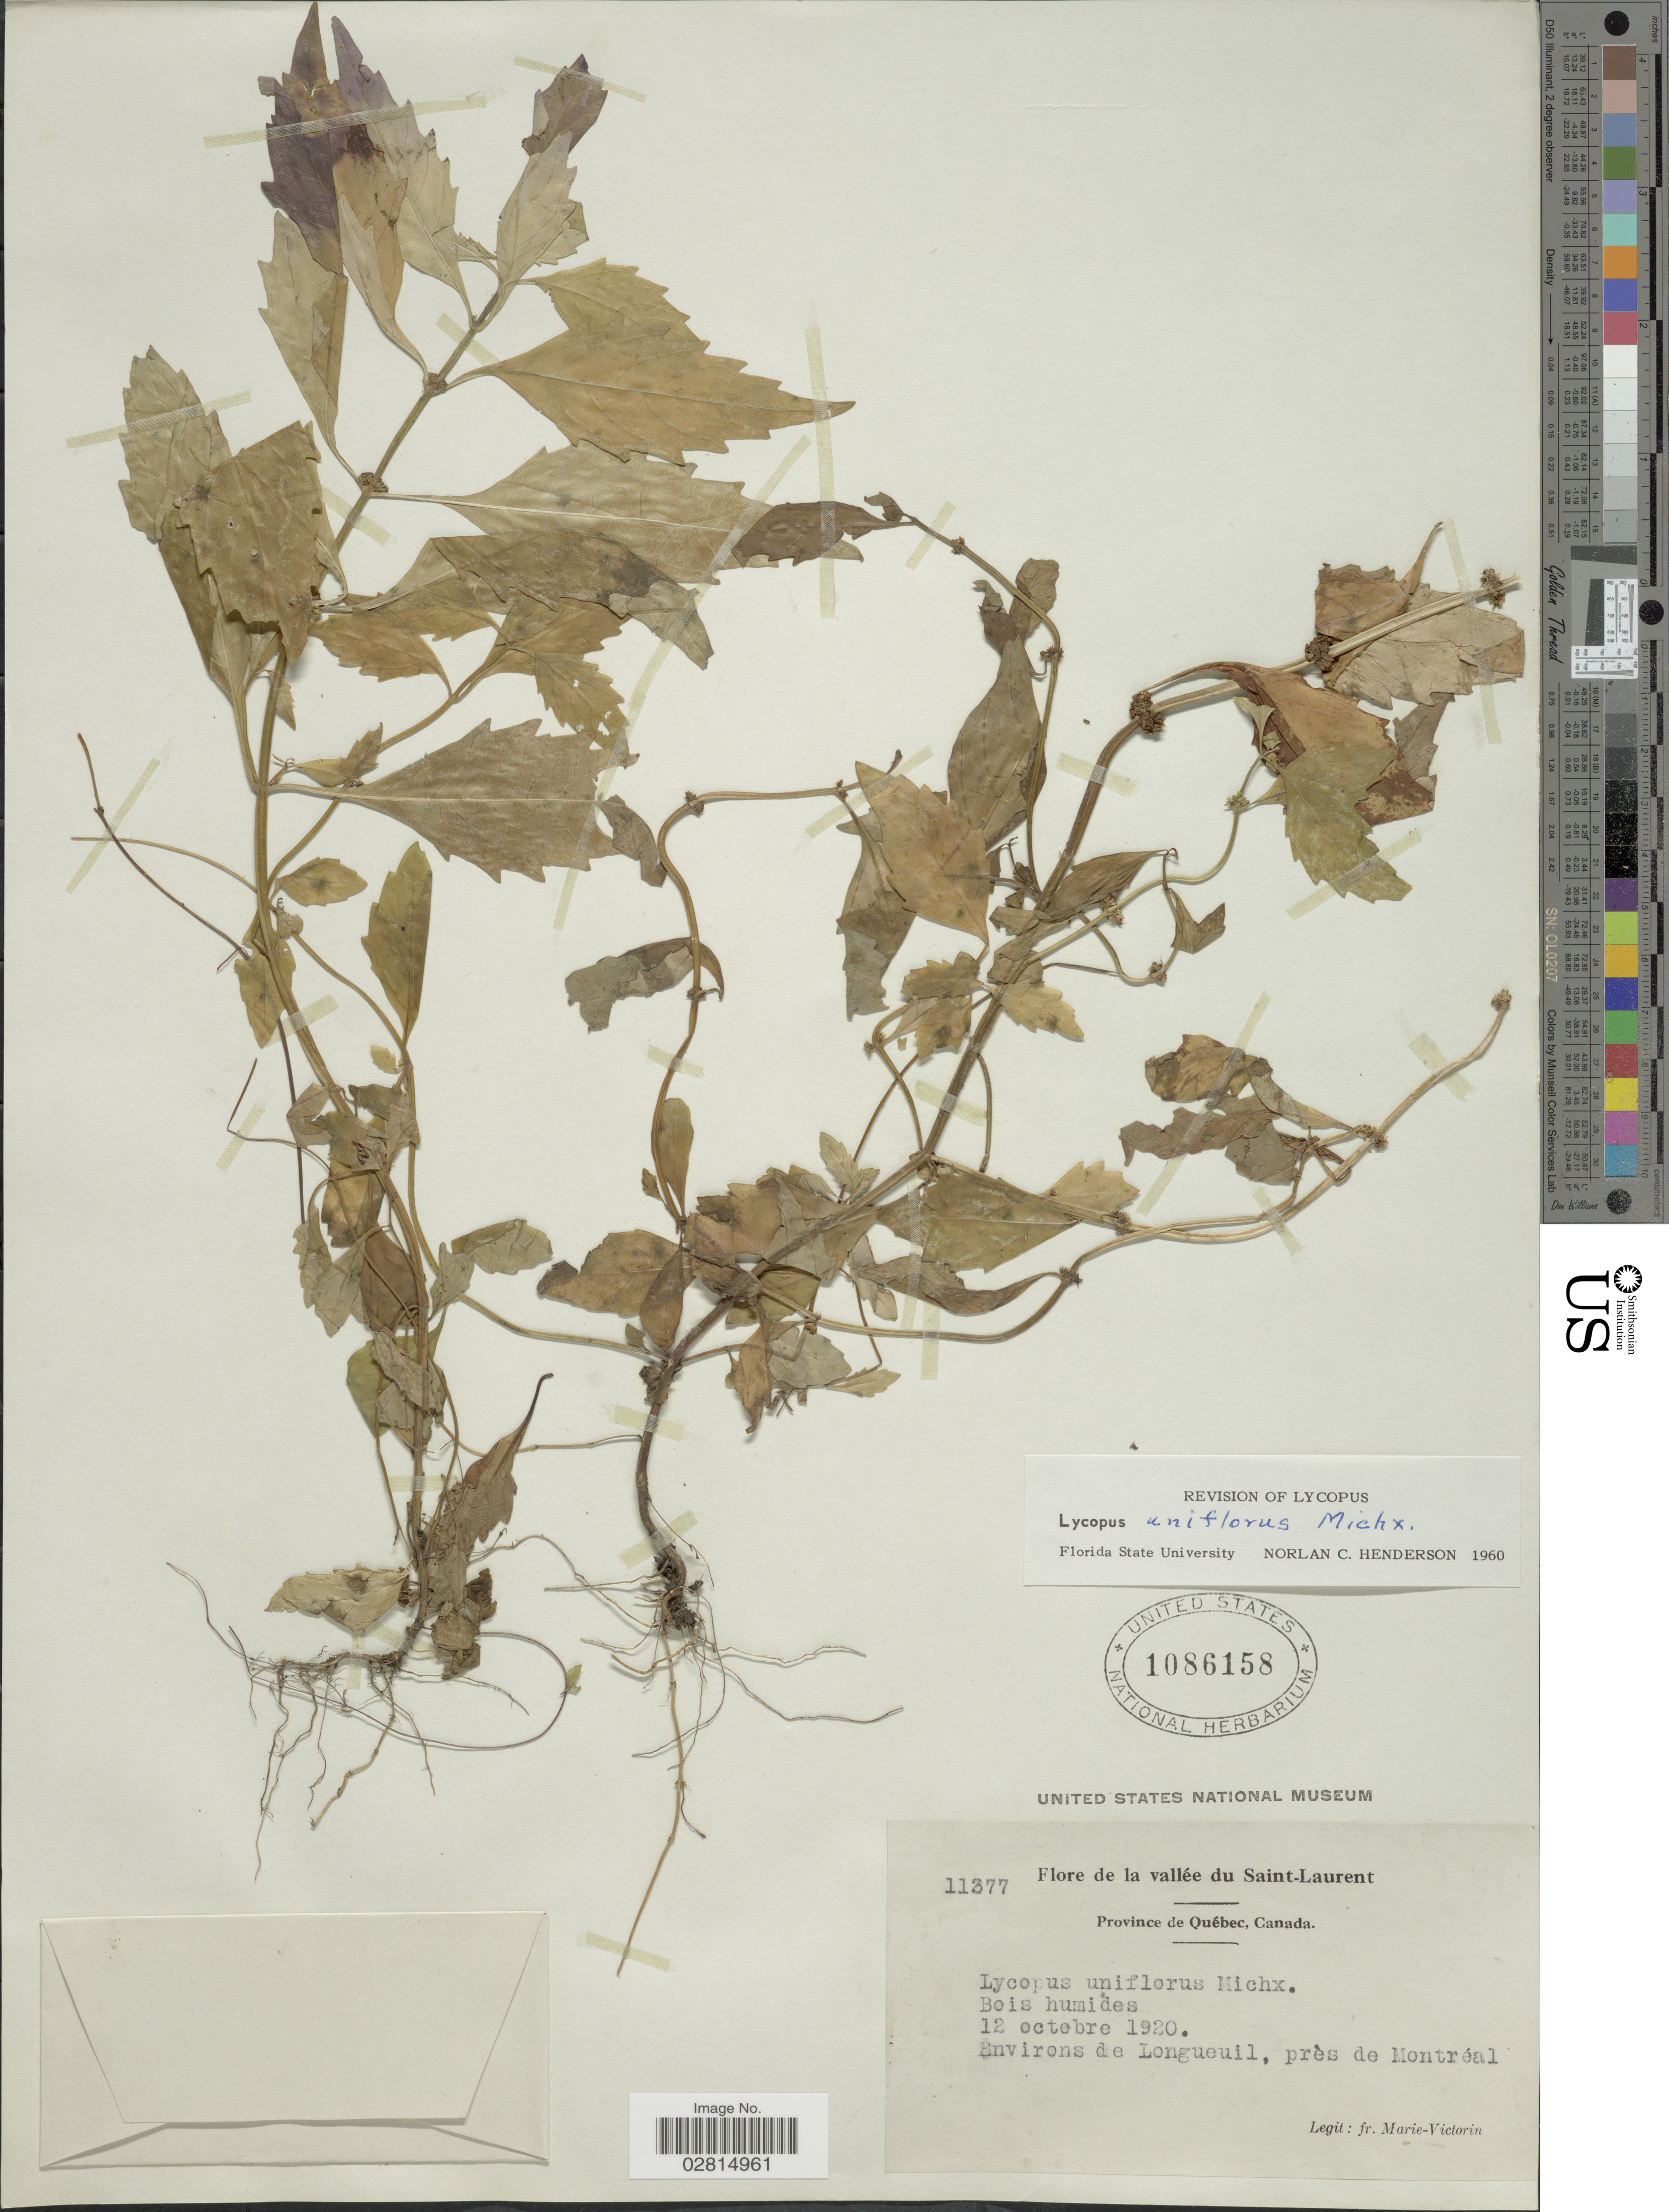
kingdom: Plantae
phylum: Tracheophyta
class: Magnoliopsida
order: Lamiales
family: Lamiaceae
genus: Lycopus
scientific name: Lycopus uniflorus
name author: Michx.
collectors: F. Marie-Victorin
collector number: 11377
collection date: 1920-10-12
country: Canada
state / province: Quebec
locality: Vallée du Saint-Laurent, environs de Longueuil, près de Montréal.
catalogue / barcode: US 1086158